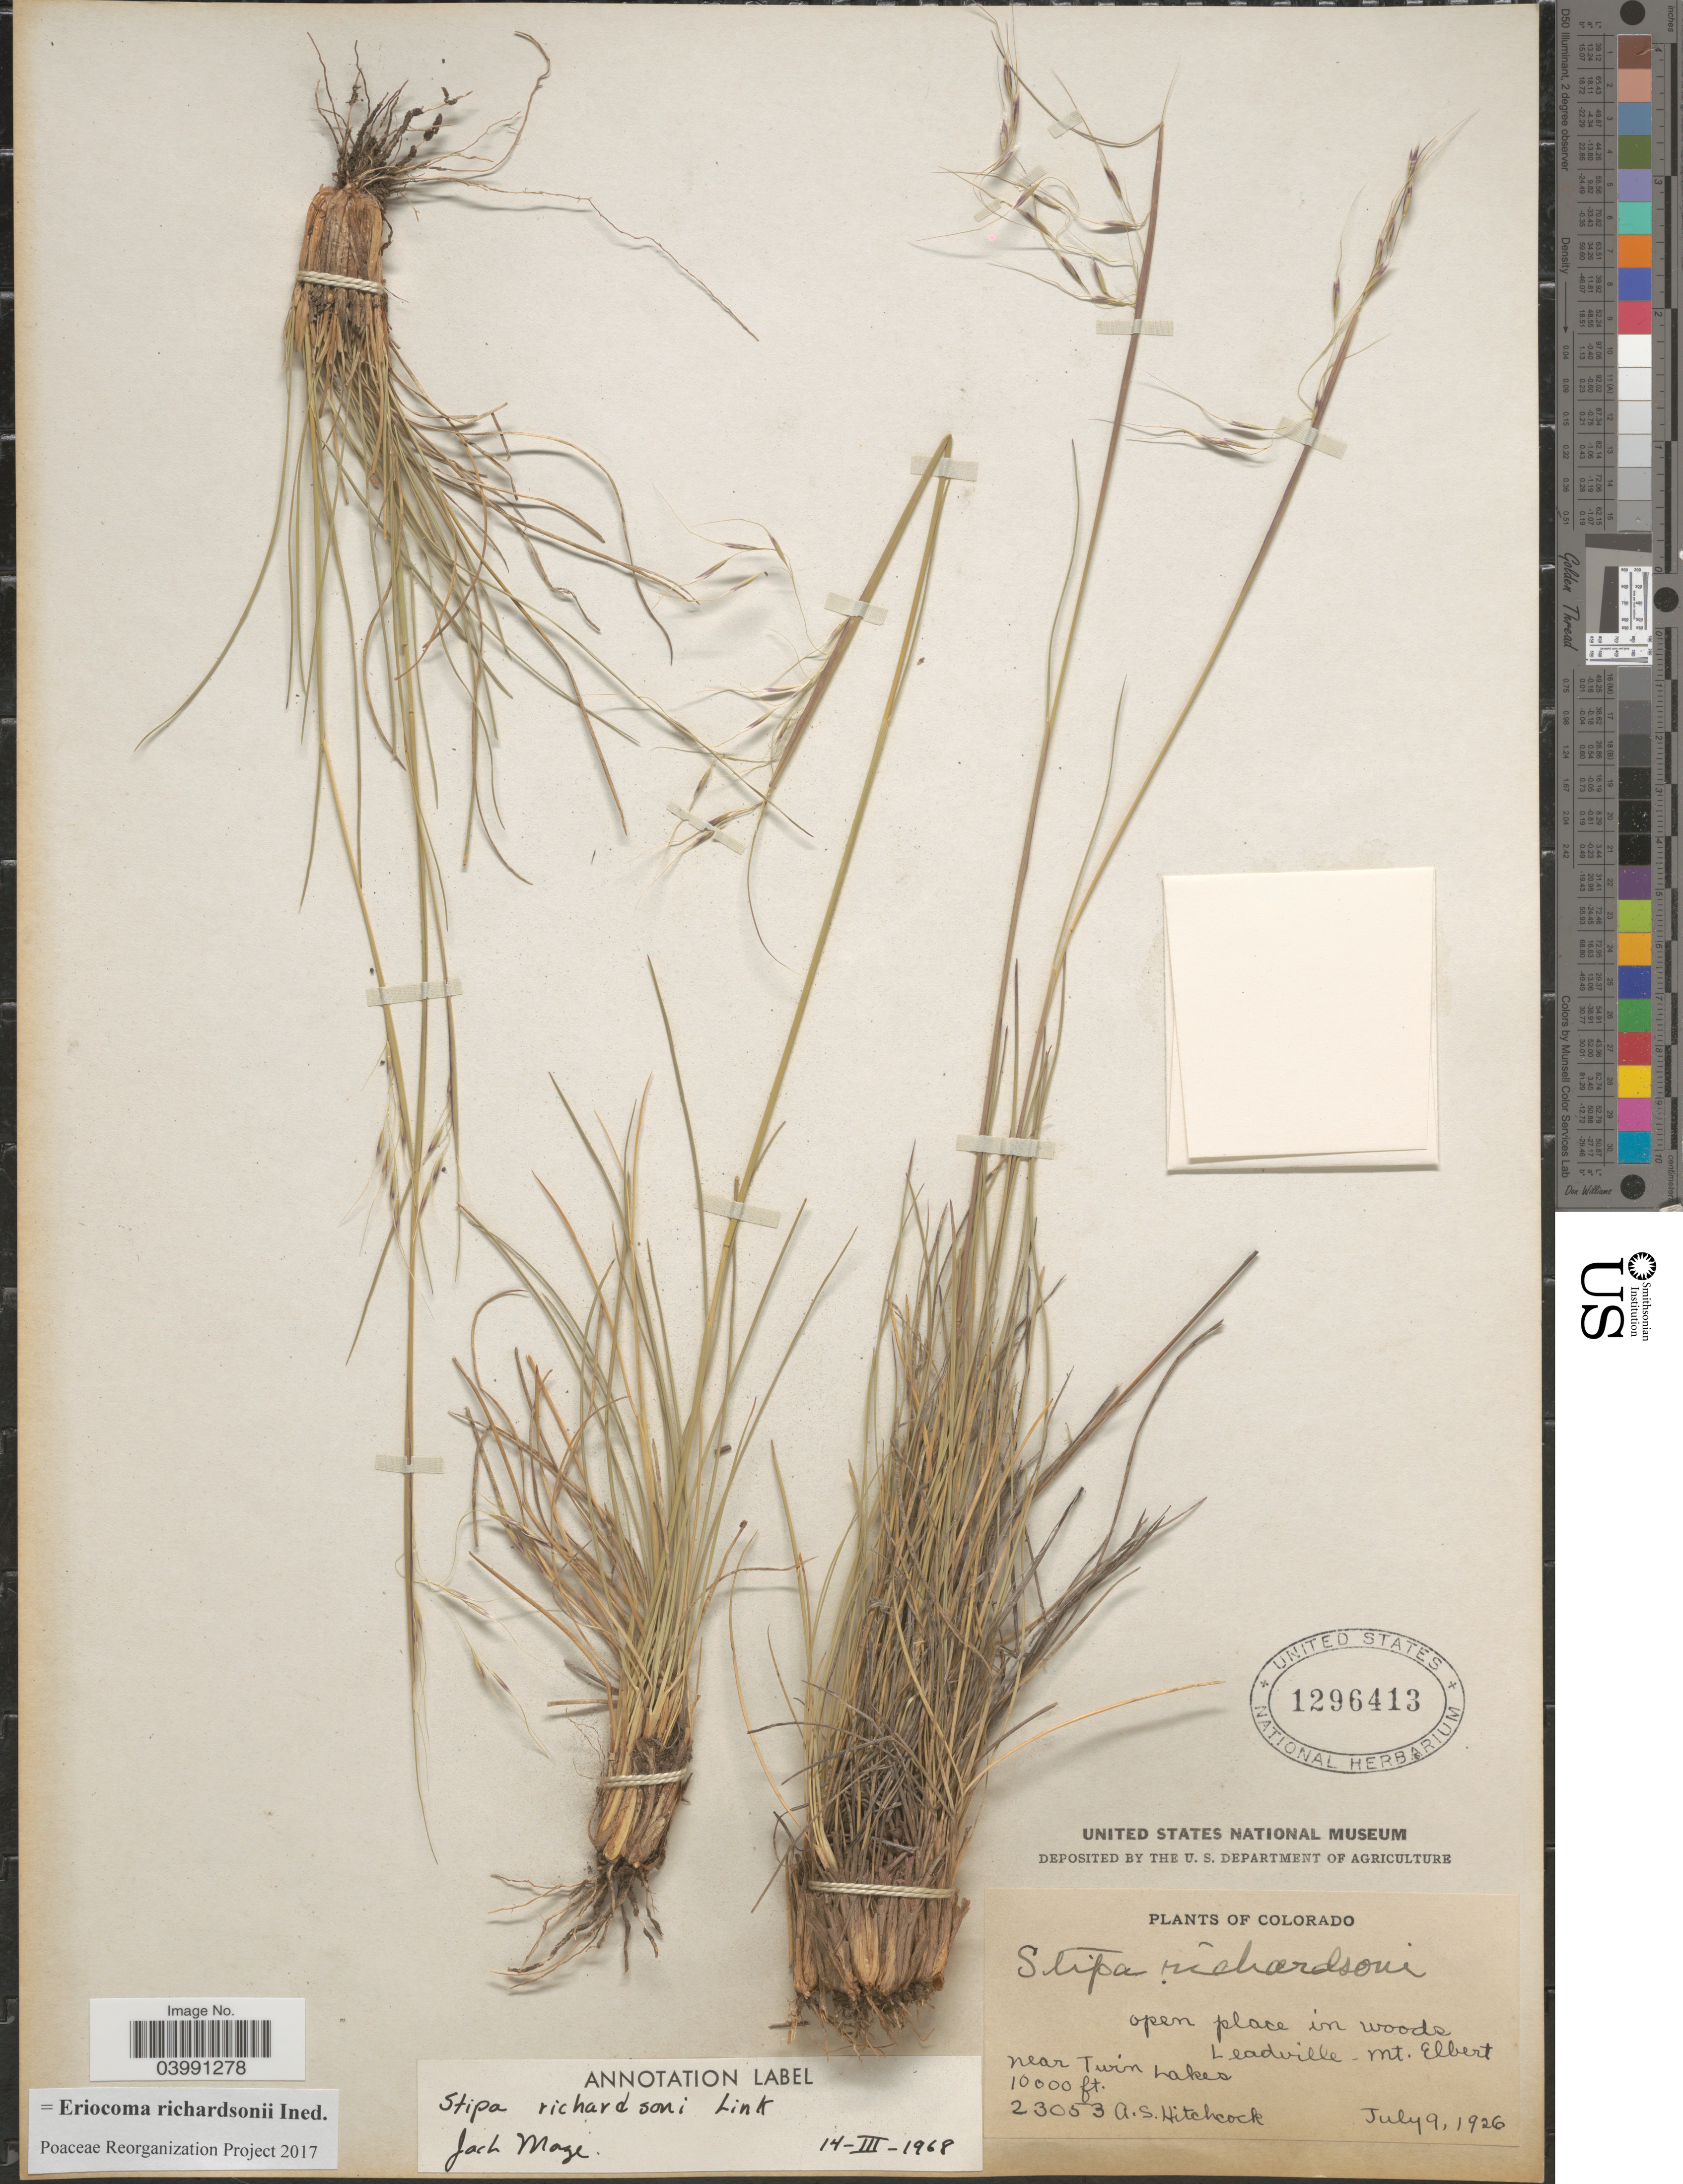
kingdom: Plantae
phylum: Tracheophyta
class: Liliopsida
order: Poales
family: Poaceae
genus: Eriocoma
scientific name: Eriocoma richardsonii ined.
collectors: A. S. Hitchcock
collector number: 23053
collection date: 1926-07-09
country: United States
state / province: Colorado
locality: Open place in woods. Leadville - Mt. Elbert, near Twin Lakes.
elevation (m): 3048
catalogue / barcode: US 1296413